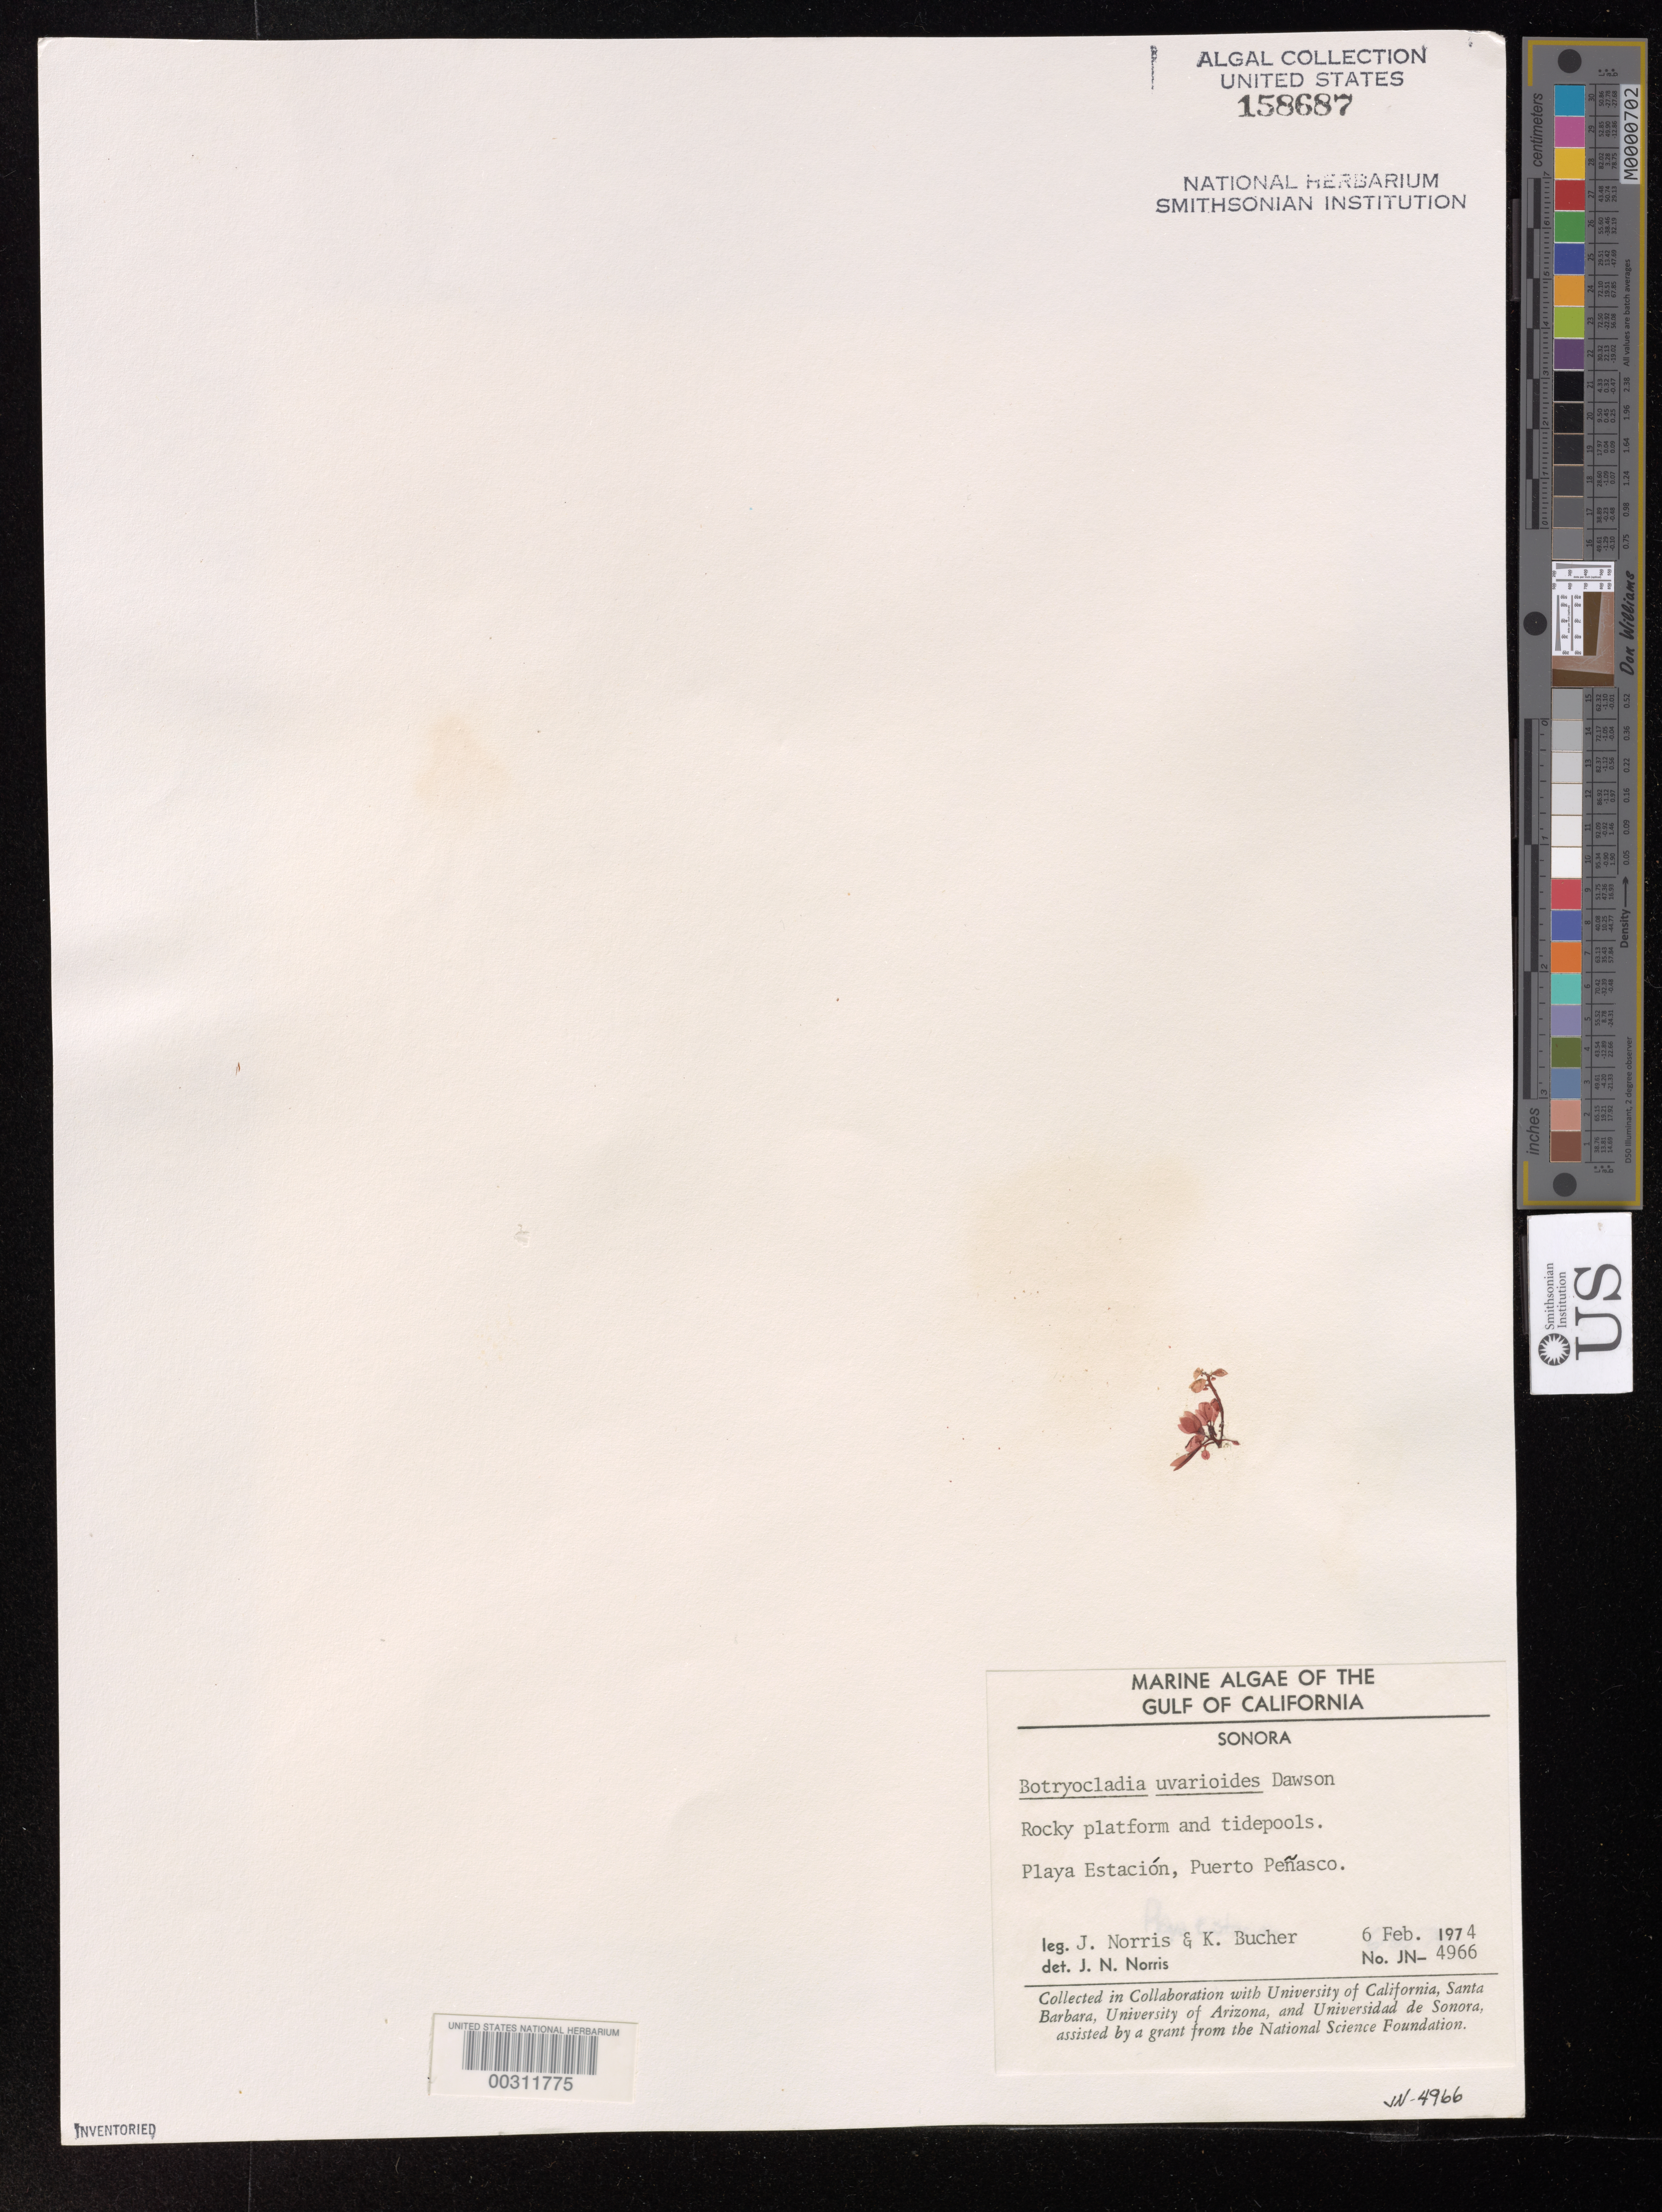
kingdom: Plantae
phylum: Rhodophyta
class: Florideophyceae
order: Rhodymeniales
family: Rhodymeniaceae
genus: Botryocladia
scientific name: Botryocladia uvarioides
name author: E.Y. Dawson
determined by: Norris, James N.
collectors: J. N. Norris & K. E. Bucher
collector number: JN-4966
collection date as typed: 06 Feb 1974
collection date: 1974-02-06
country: Mexico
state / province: Sonora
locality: Playa Estacion, Puerto Penasco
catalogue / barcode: US 158687